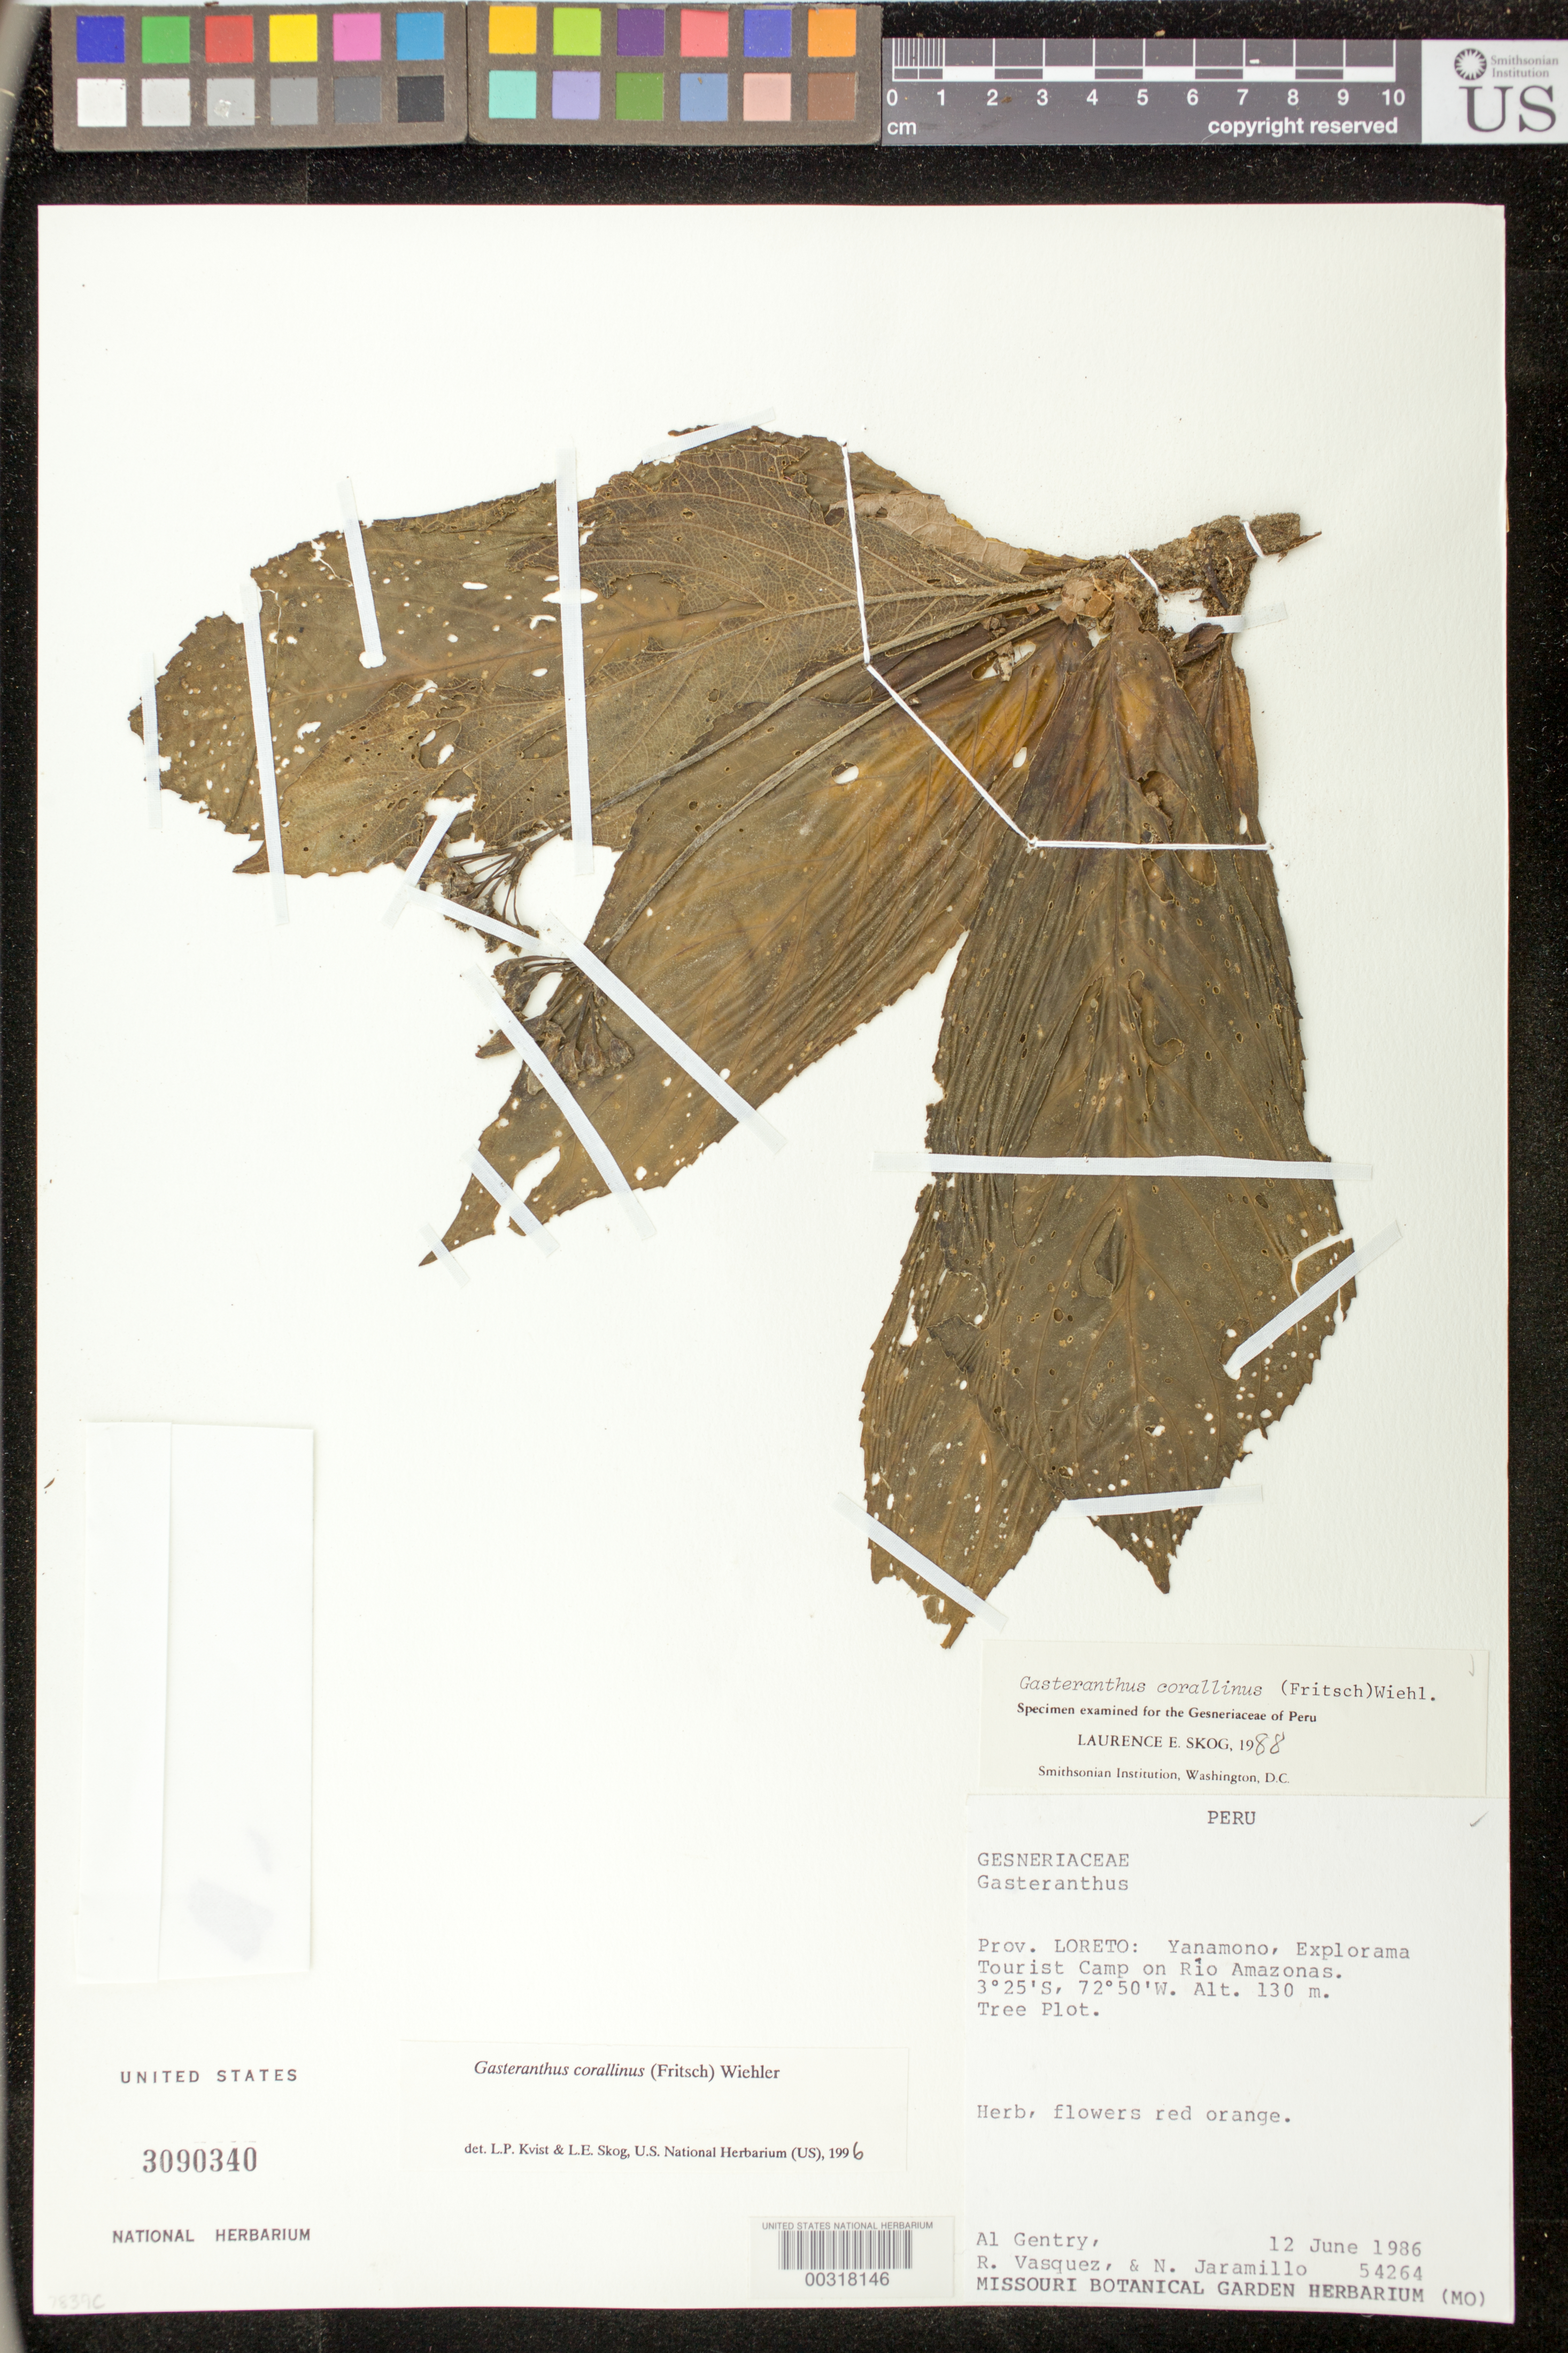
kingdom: Plantae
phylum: Tracheophyta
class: Magnoliopsida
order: Lamiales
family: Gesneriaceae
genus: Gasteranthus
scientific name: Gasteranthus corallinus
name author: (Fritsch) Wiehler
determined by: Skog, Laurence E.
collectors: A. H. Gentry, R. Vásquez & N. Jaramillo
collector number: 54264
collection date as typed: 12 Jun 1986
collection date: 1986-06-12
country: Peru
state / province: Loreto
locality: Yanamono, Explorama Tourist Camp on Río Amazonas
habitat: Tree plot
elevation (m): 130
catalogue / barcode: US 3090340